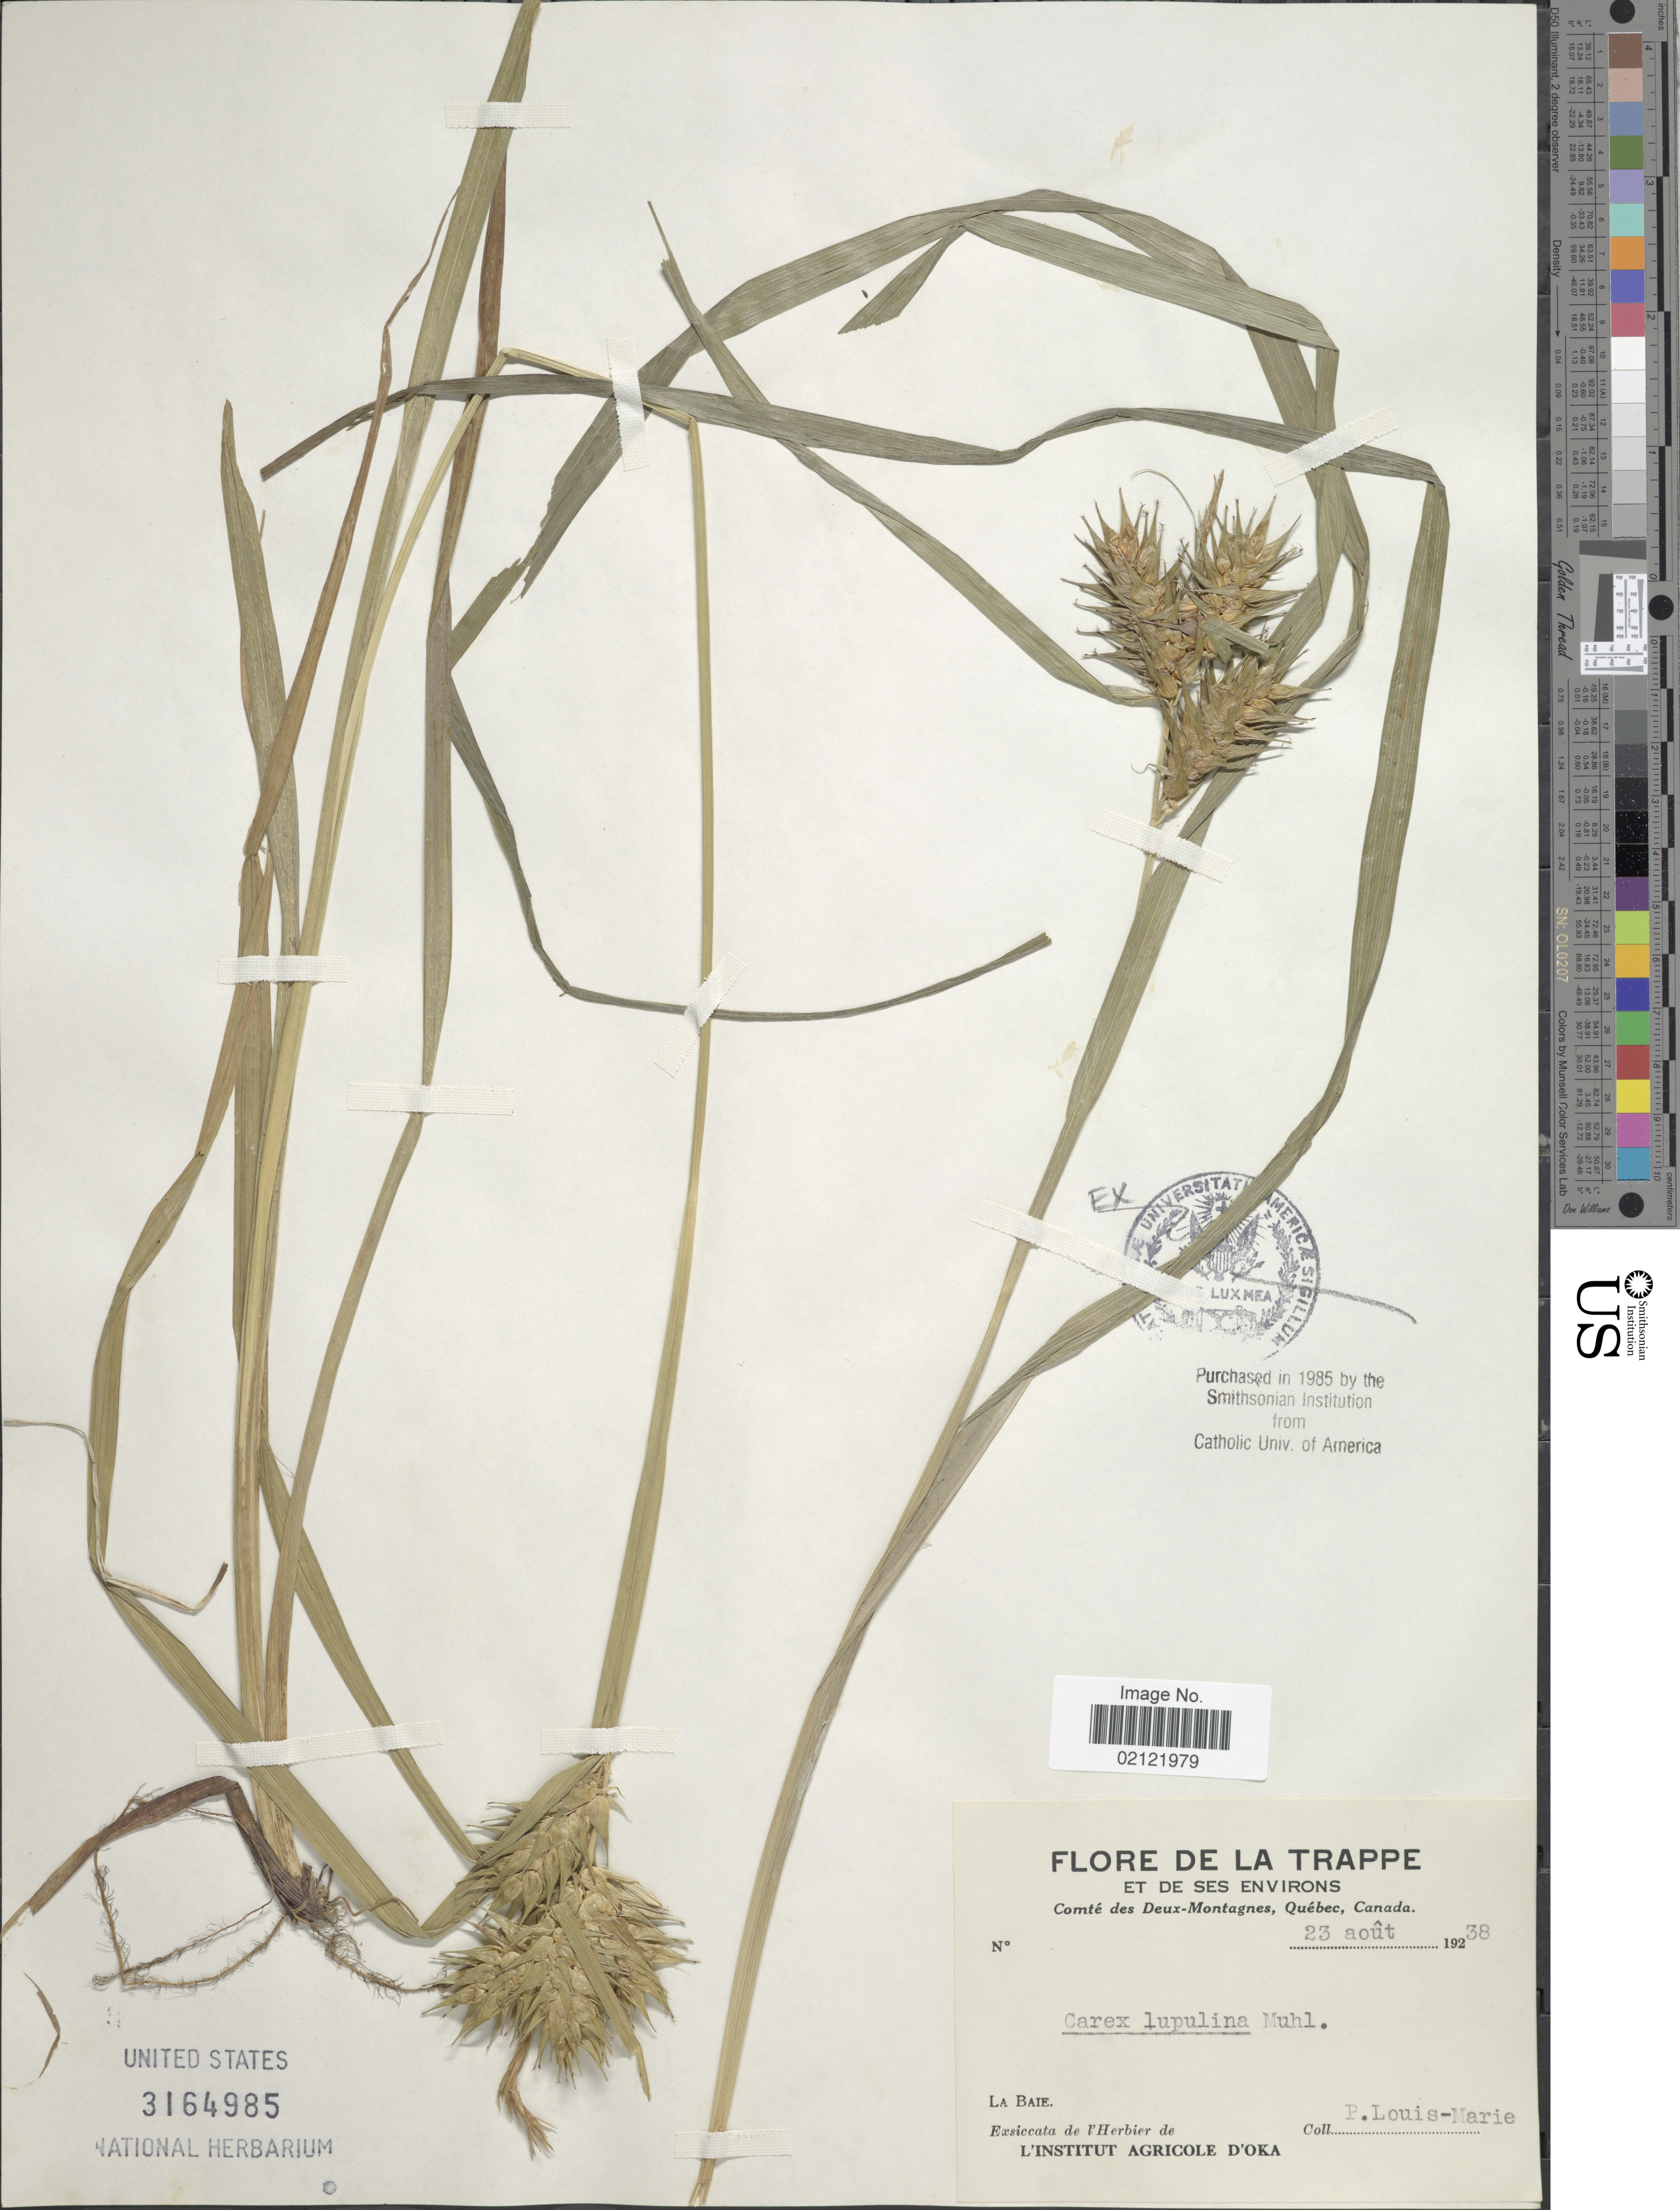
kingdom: Plantae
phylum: Tracheophyta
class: Liliopsida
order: Poales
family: Cyperaceae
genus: Carex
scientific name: Carex lupulina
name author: Muhl. ex Willd.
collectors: L.-M. LaLonde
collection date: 1938-08-23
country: Canada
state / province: Quebec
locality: De La Trappe. Et de ses environs. Comte des Deux-Montagnes, Quebec, Canada. La Baie.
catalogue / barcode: US 3164985